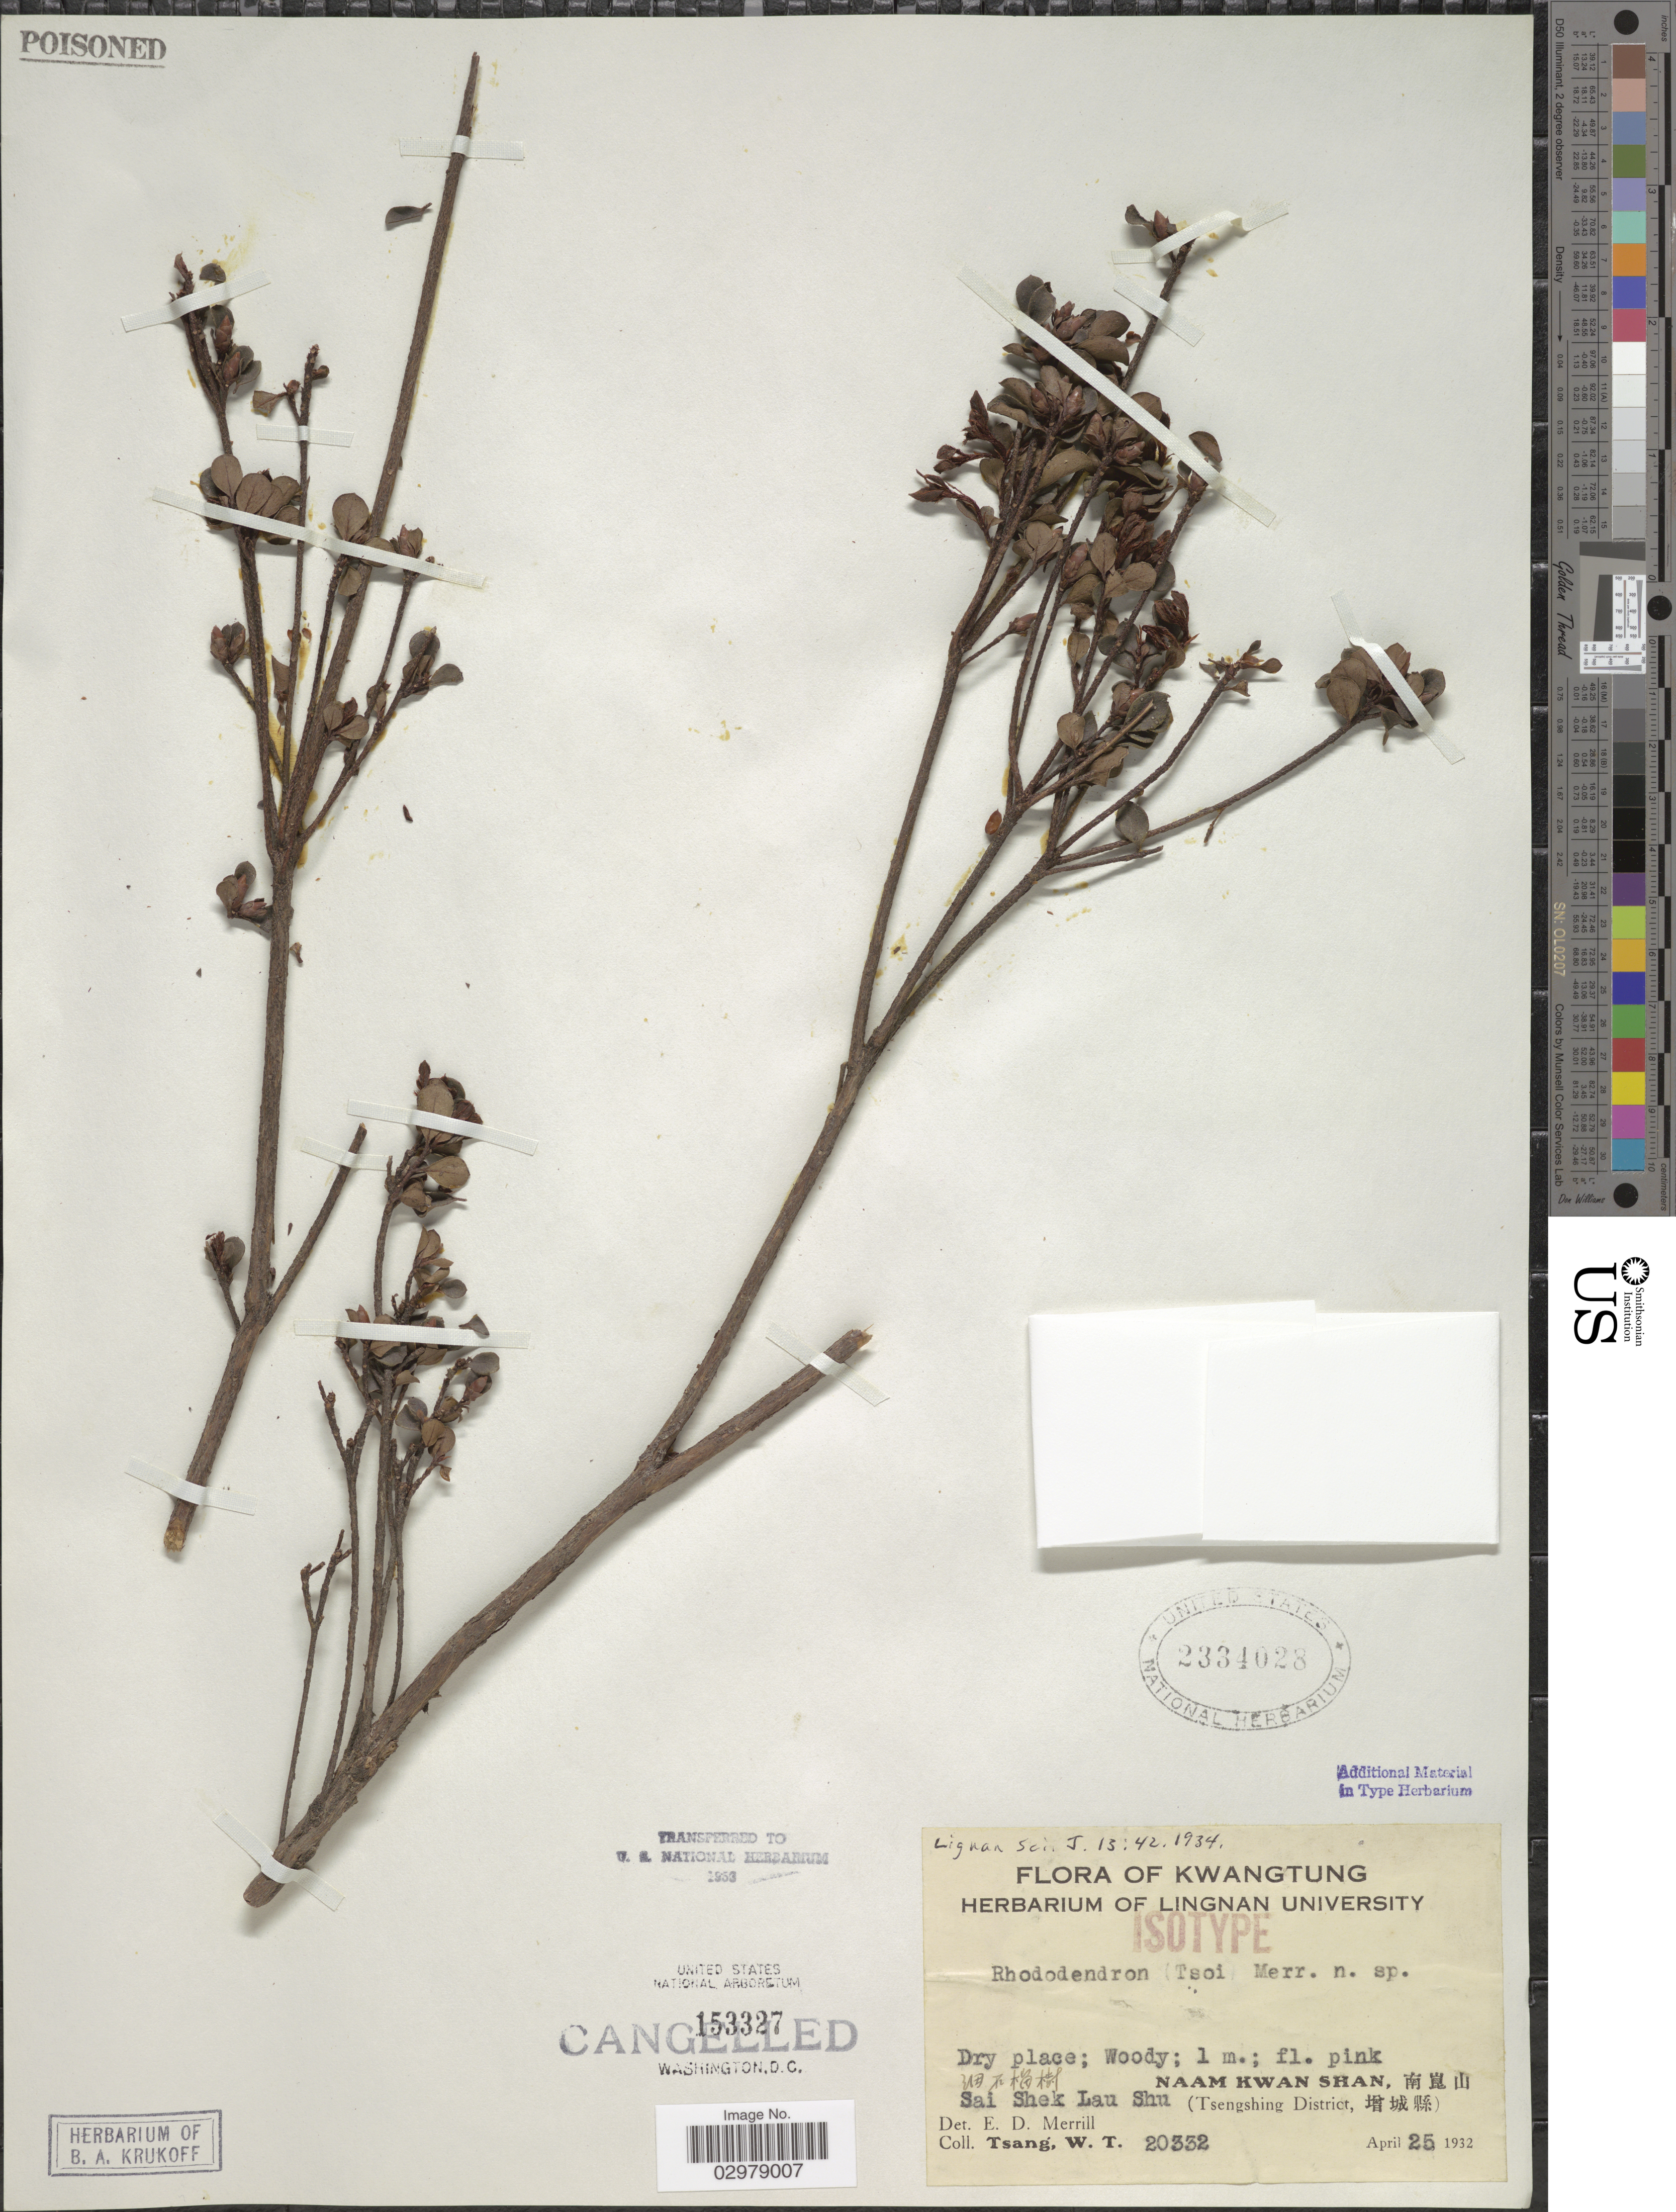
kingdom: Plantae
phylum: Tracheophyta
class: Magnoliopsida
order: Ericales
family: Ericaceae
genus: Rhododendron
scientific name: Rhododendron tsoi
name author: Merr.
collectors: W. T. Tsang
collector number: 20332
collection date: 1932-04-25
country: China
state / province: Guangdong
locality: Kwangtung. Naam Kwan Shan, Sai Shek Lau Shu (Tsengshing District)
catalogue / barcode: US 2334028